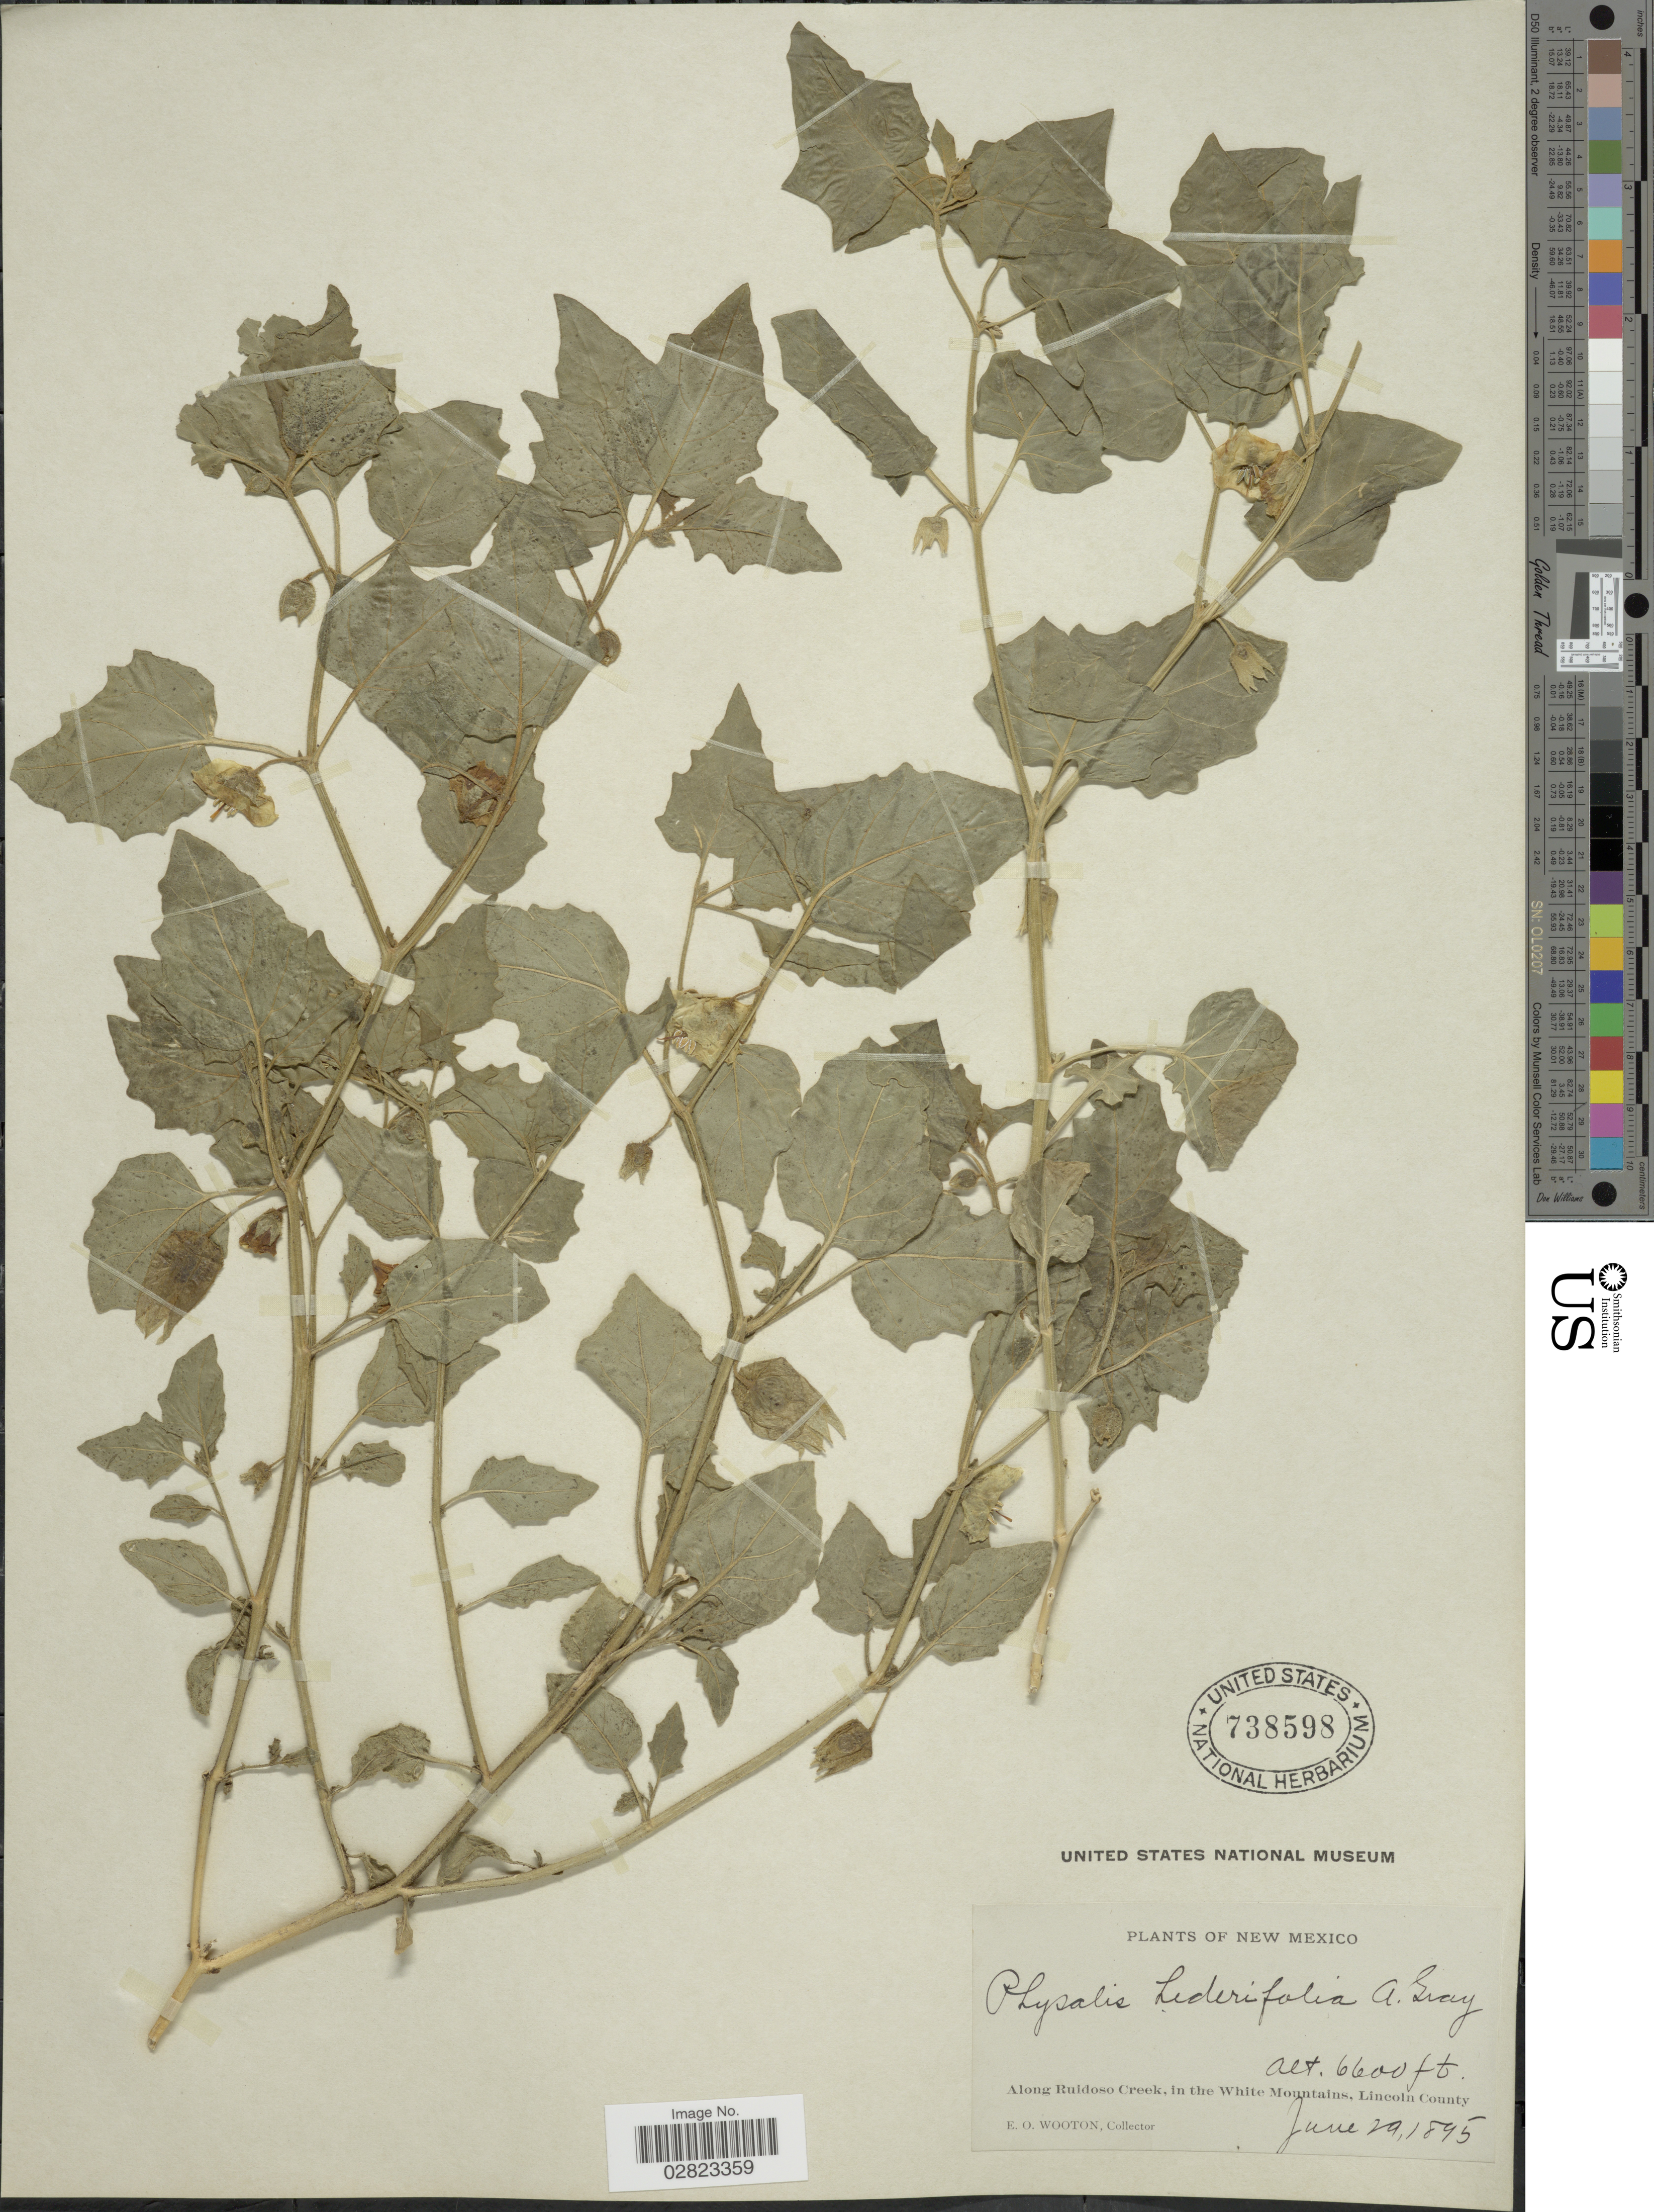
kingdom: Plantae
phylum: Tracheophyta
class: Magnoliopsida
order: Solanales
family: Solanaceae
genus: Physalis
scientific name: Physalis hederifolia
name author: A. Gray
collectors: E. O. Wooton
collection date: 1895-06-29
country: United States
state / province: New Mexico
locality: Along Ruidoso Creek, in the White Mountains, Lincoln County.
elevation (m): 2012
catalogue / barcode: US 738598